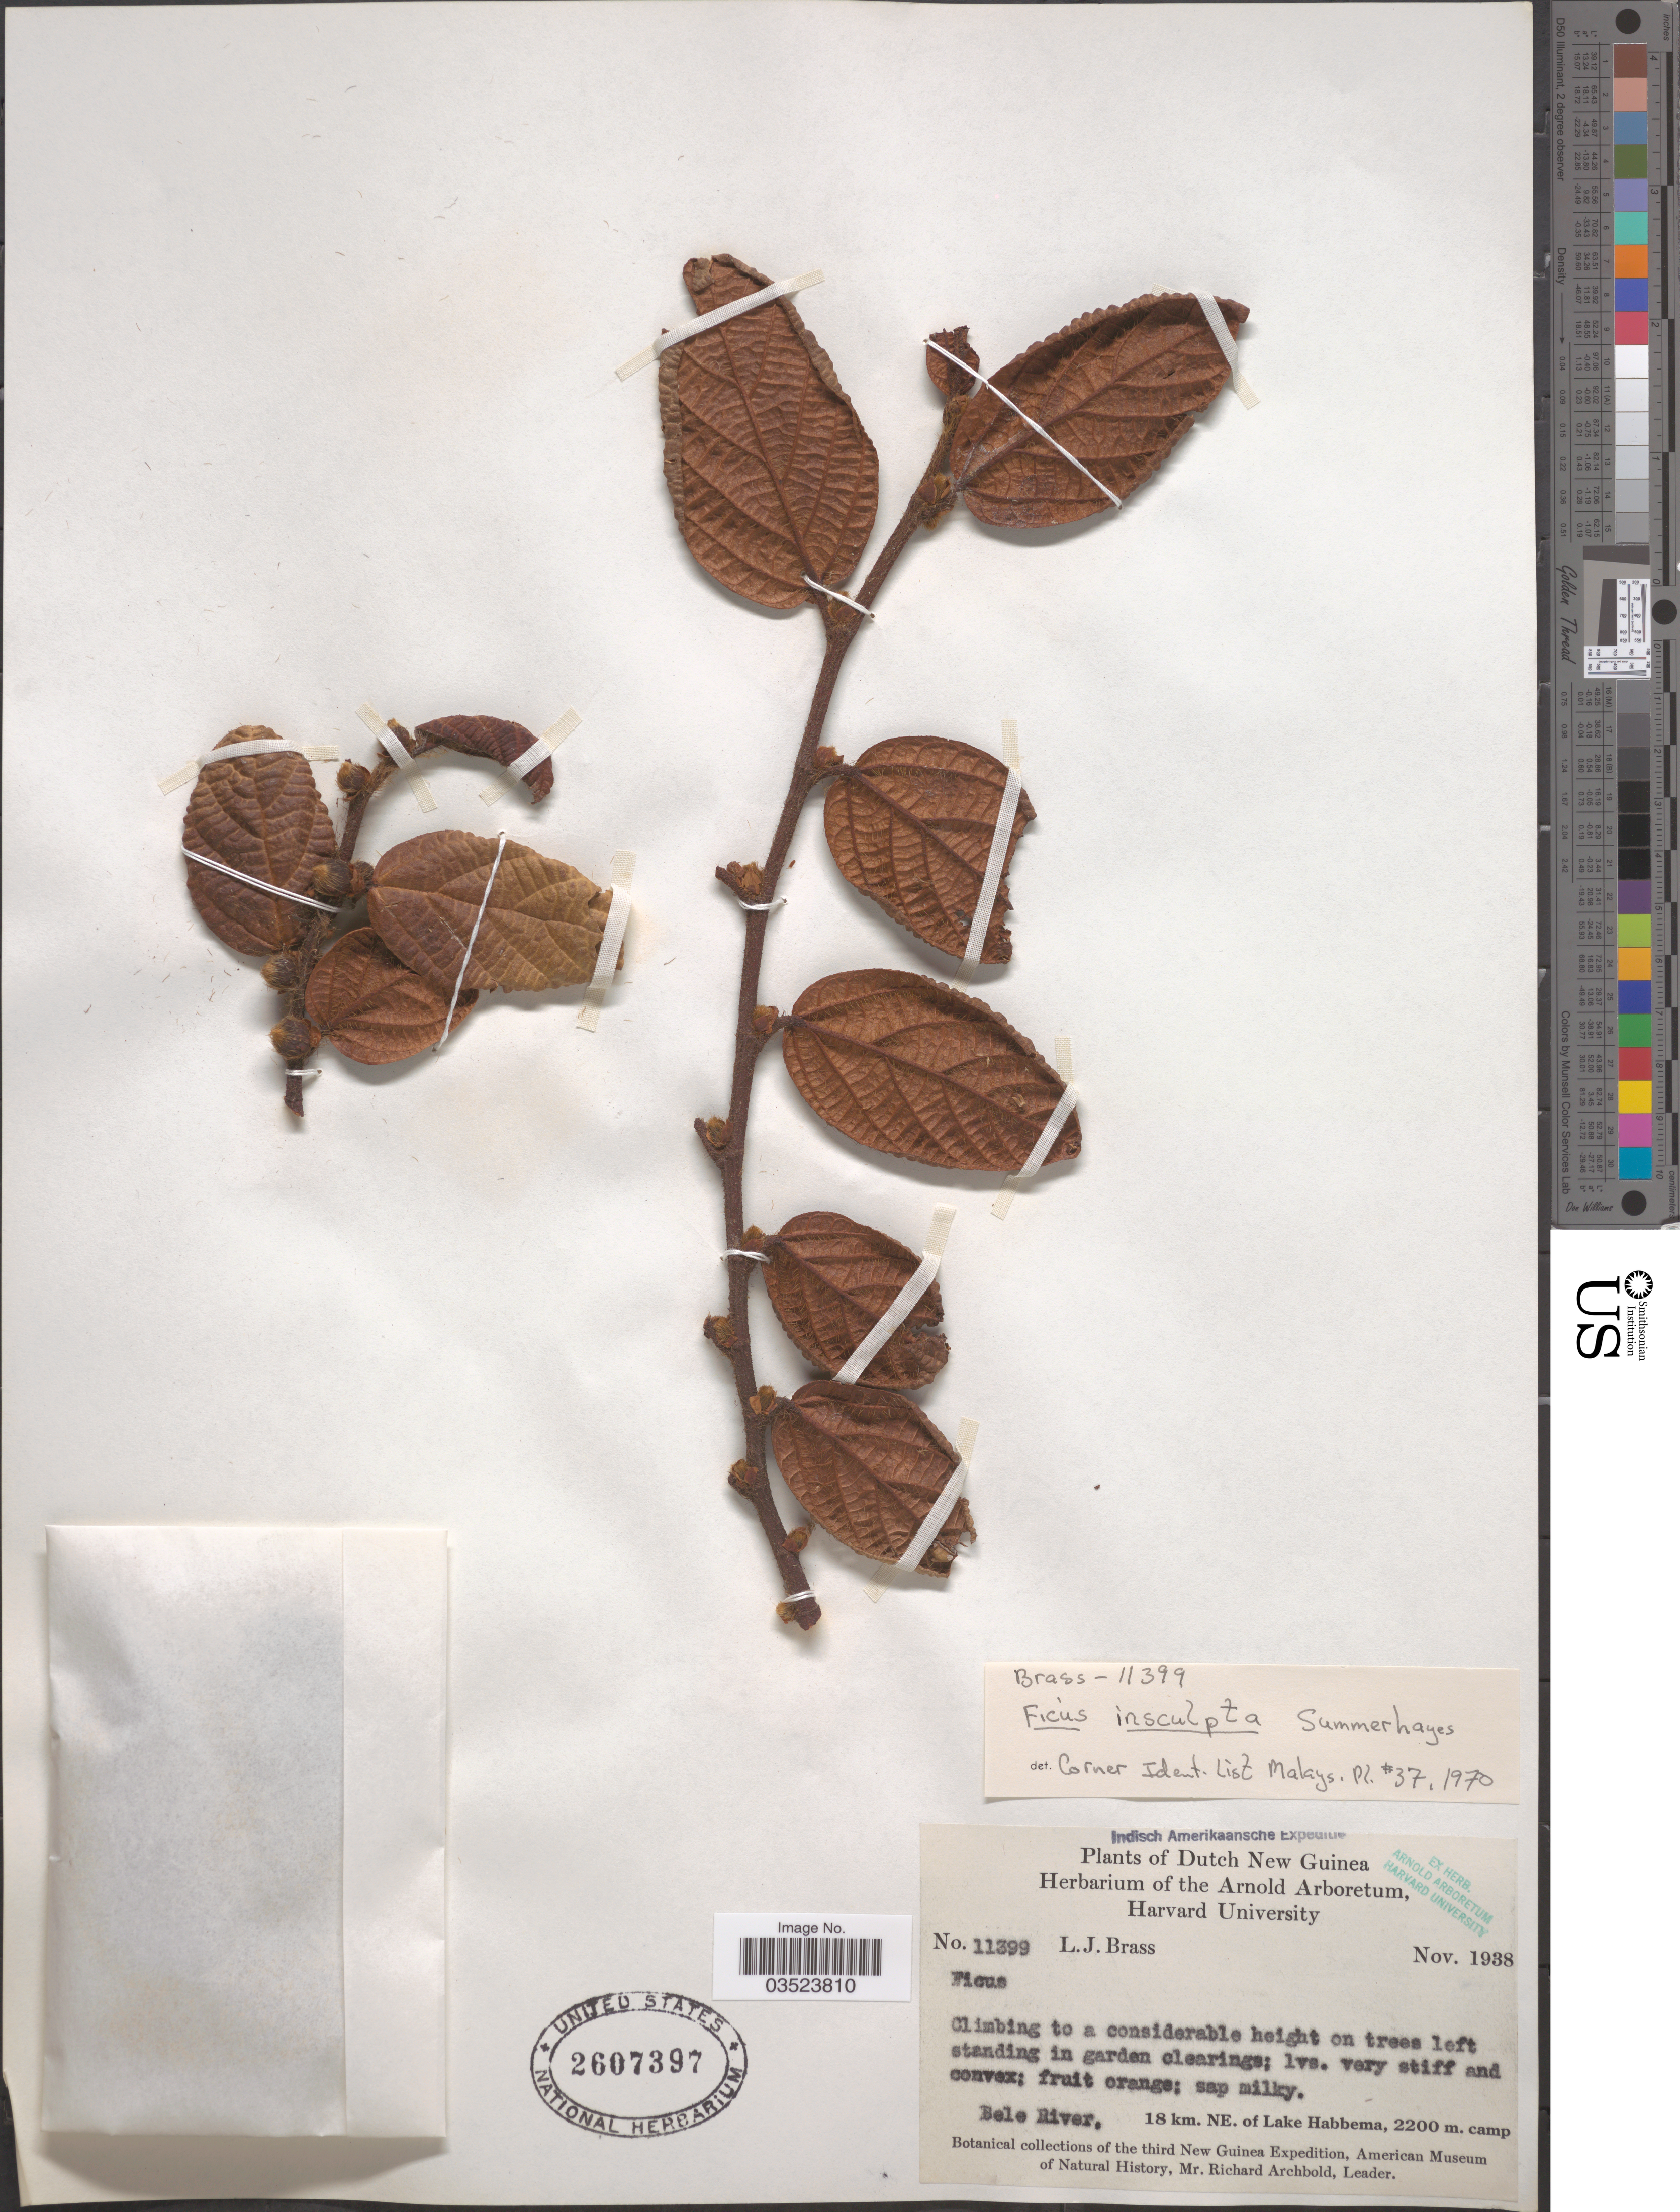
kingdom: Plantae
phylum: Tracheophyta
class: Magnoliopsida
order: Rosales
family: Moraceae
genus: Ficus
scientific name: Ficus insculpta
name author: Summerh.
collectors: L. J. Brass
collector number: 11399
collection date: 1938-11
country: Indonesia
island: New Guinea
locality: Dutch New Guinea. Bele River, 18 km. NE. of Lake Habbema, camp.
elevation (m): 2200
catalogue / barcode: US 2607397